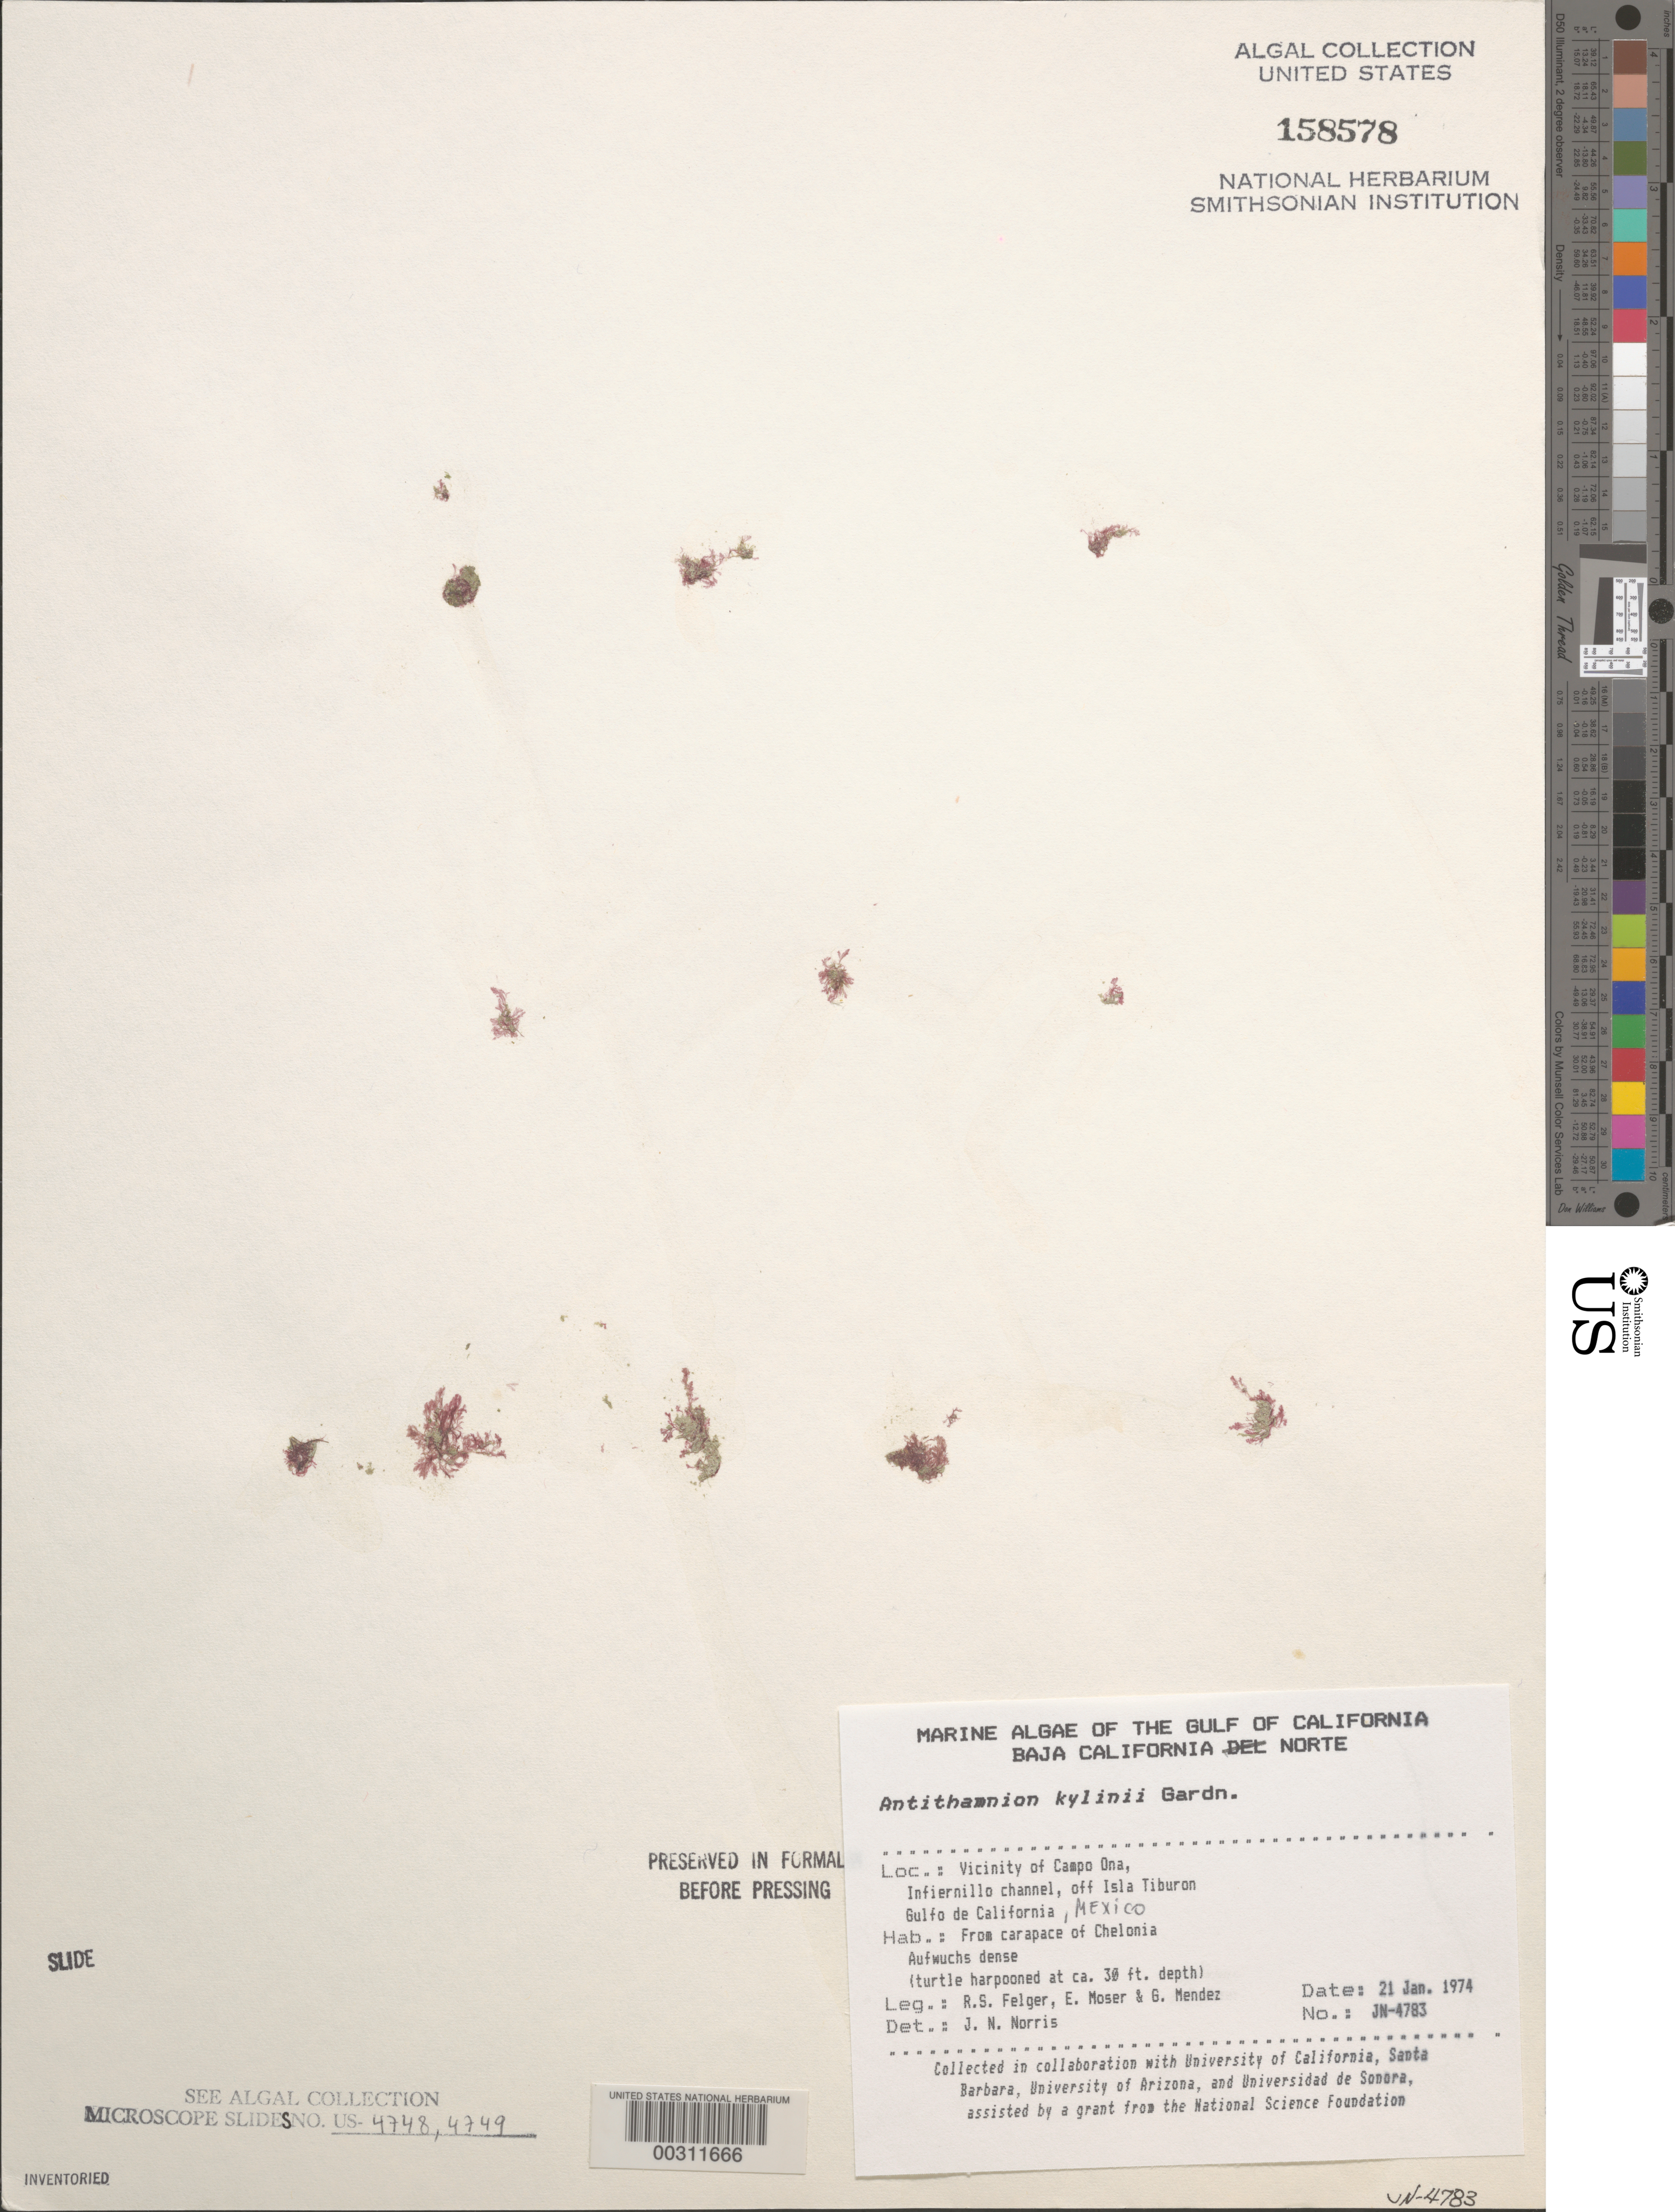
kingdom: Plantae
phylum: Rhodophyta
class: Florideophyceae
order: Ceramiales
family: Ceramiaceae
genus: Antithamnion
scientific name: Antithamnion kylinii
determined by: Norris, James N.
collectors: R. S. Felger, E. Moser & G. Mendez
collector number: Jn-4783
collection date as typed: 21 Jan 1974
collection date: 1974-01-21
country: Mexico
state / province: Sonora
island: Isla Tiburon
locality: Campo Ona area, Infiernillo Channel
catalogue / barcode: US 158578